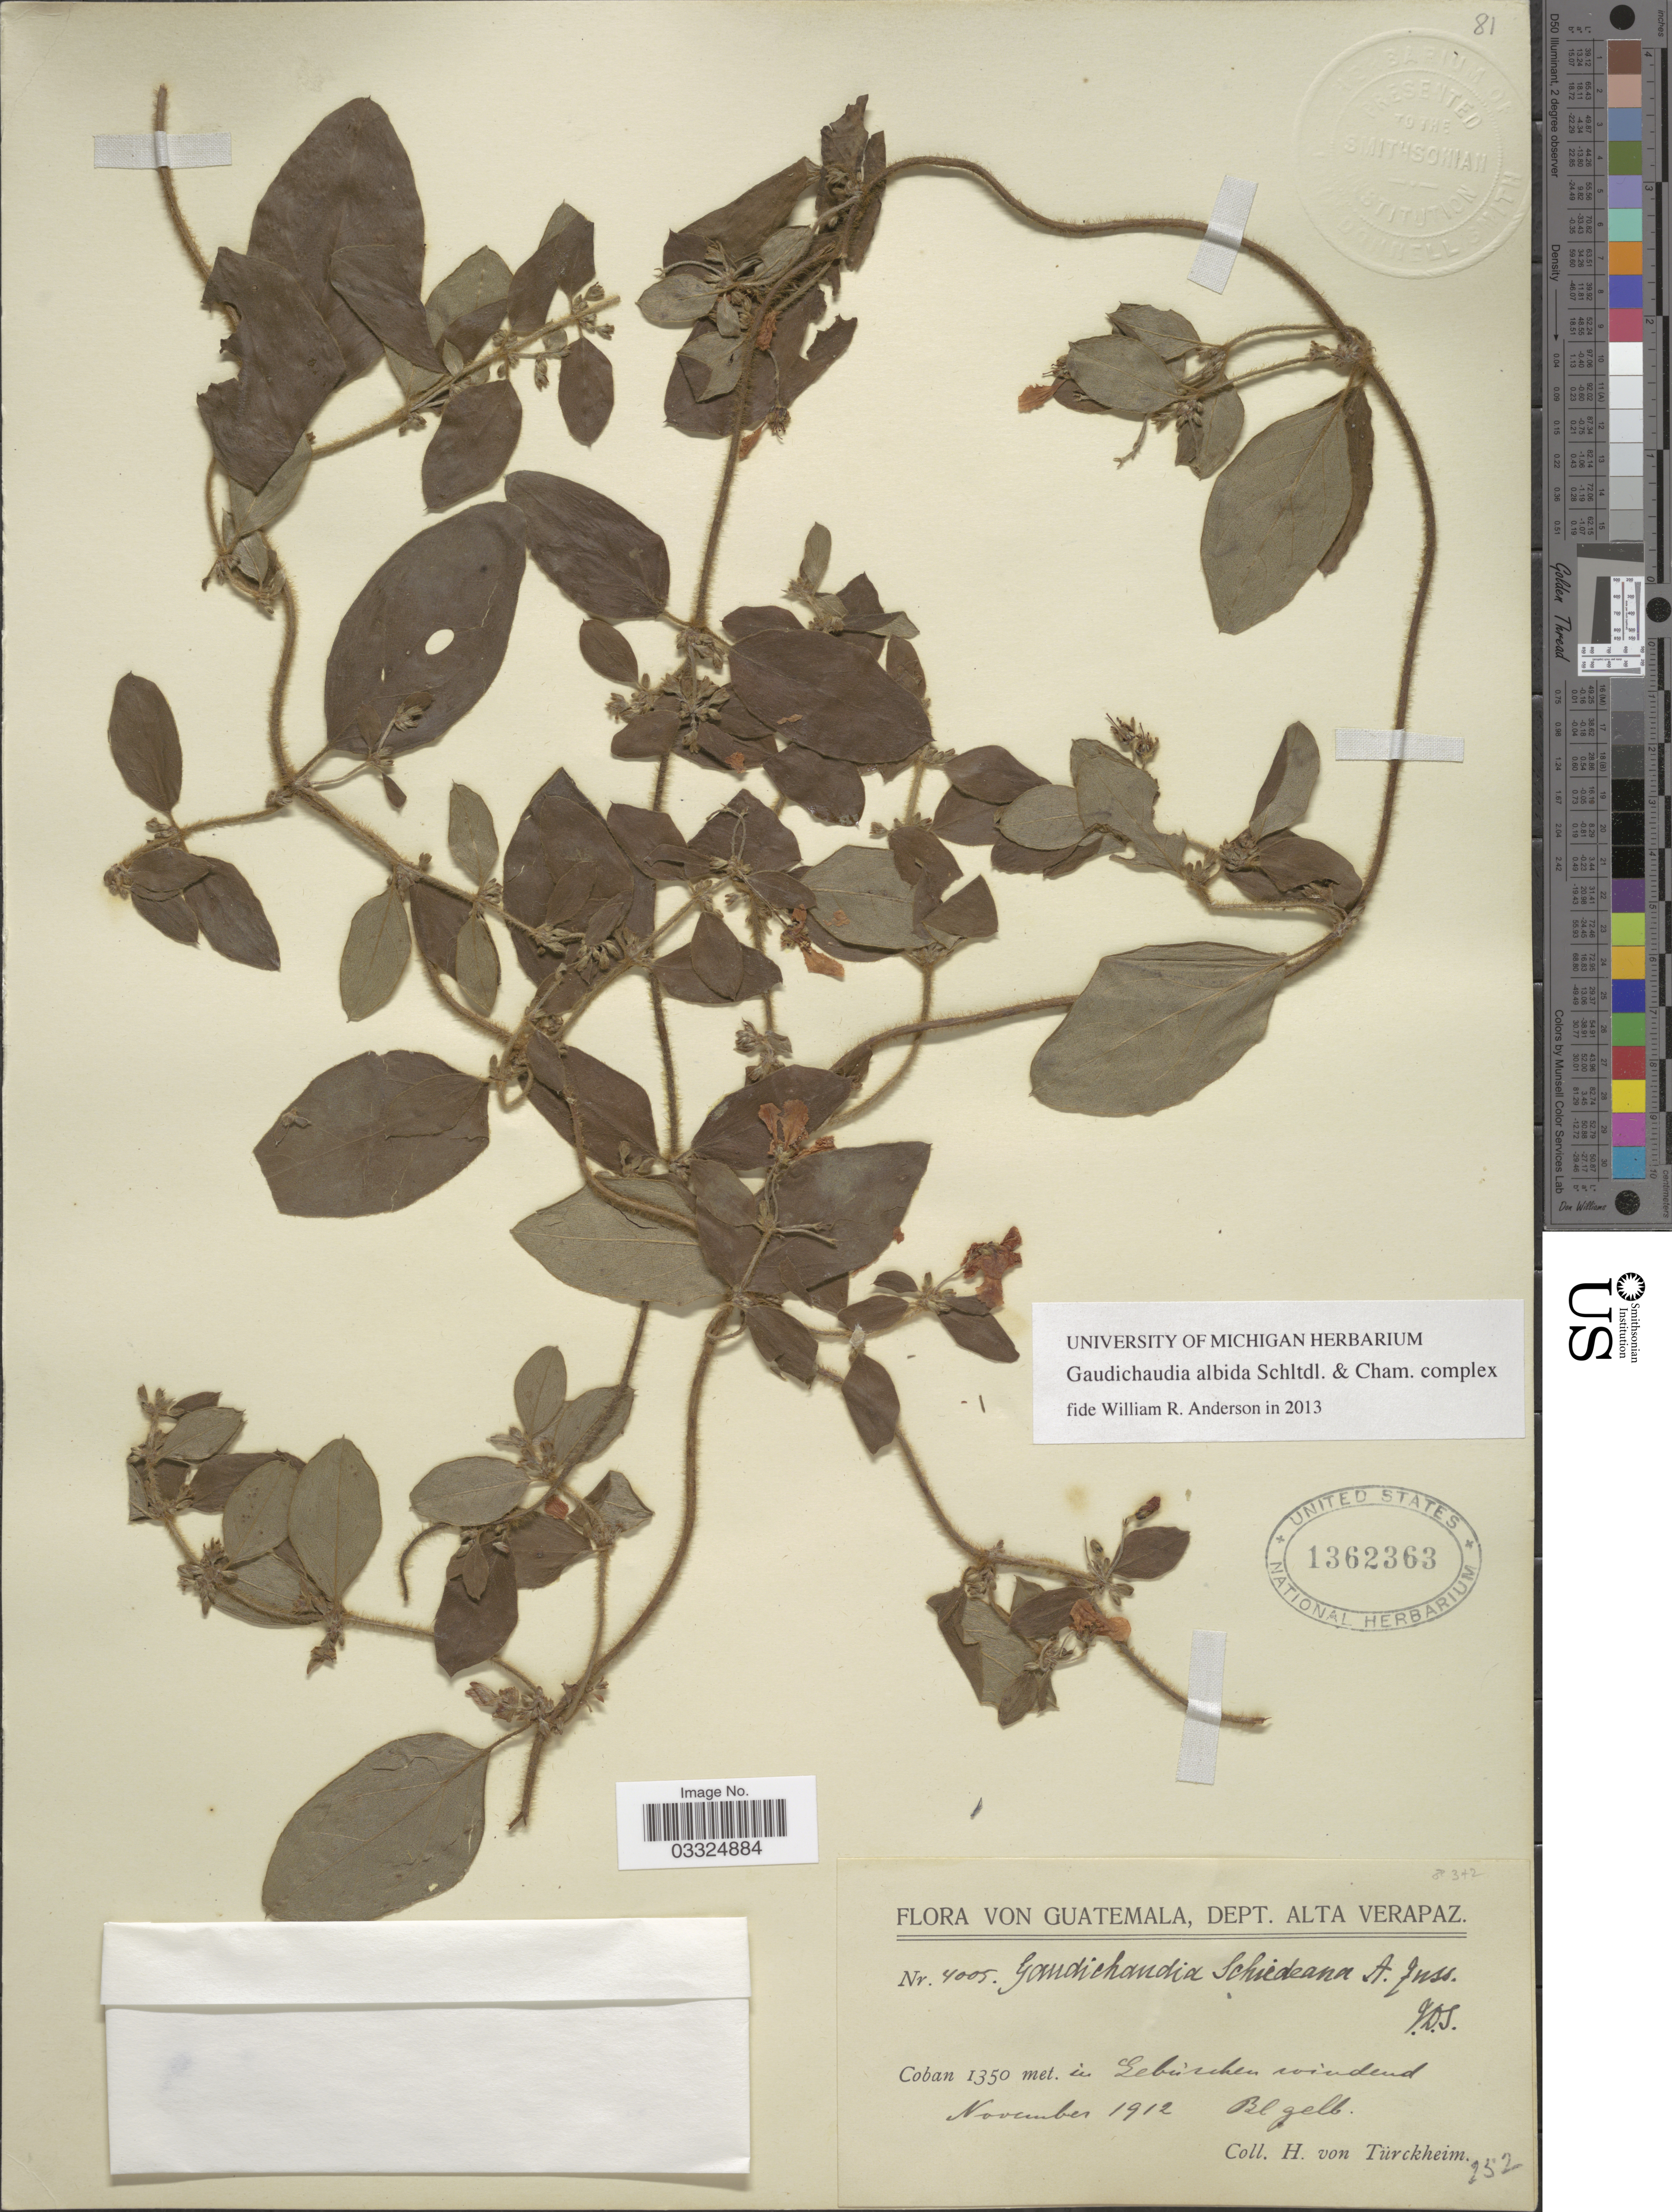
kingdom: Plantae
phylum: Tracheophyta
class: Magnoliopsida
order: Malpighiales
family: Malpighiaceae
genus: Gaudichaudia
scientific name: Gaudichaudia albida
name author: Schltdl. & Cham.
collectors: H. von Türckheim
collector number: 4005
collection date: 1912-11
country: Guatemala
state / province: Alta Verapaz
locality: Dept. Alta Verapaz. Coban.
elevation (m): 1350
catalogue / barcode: US 1362363